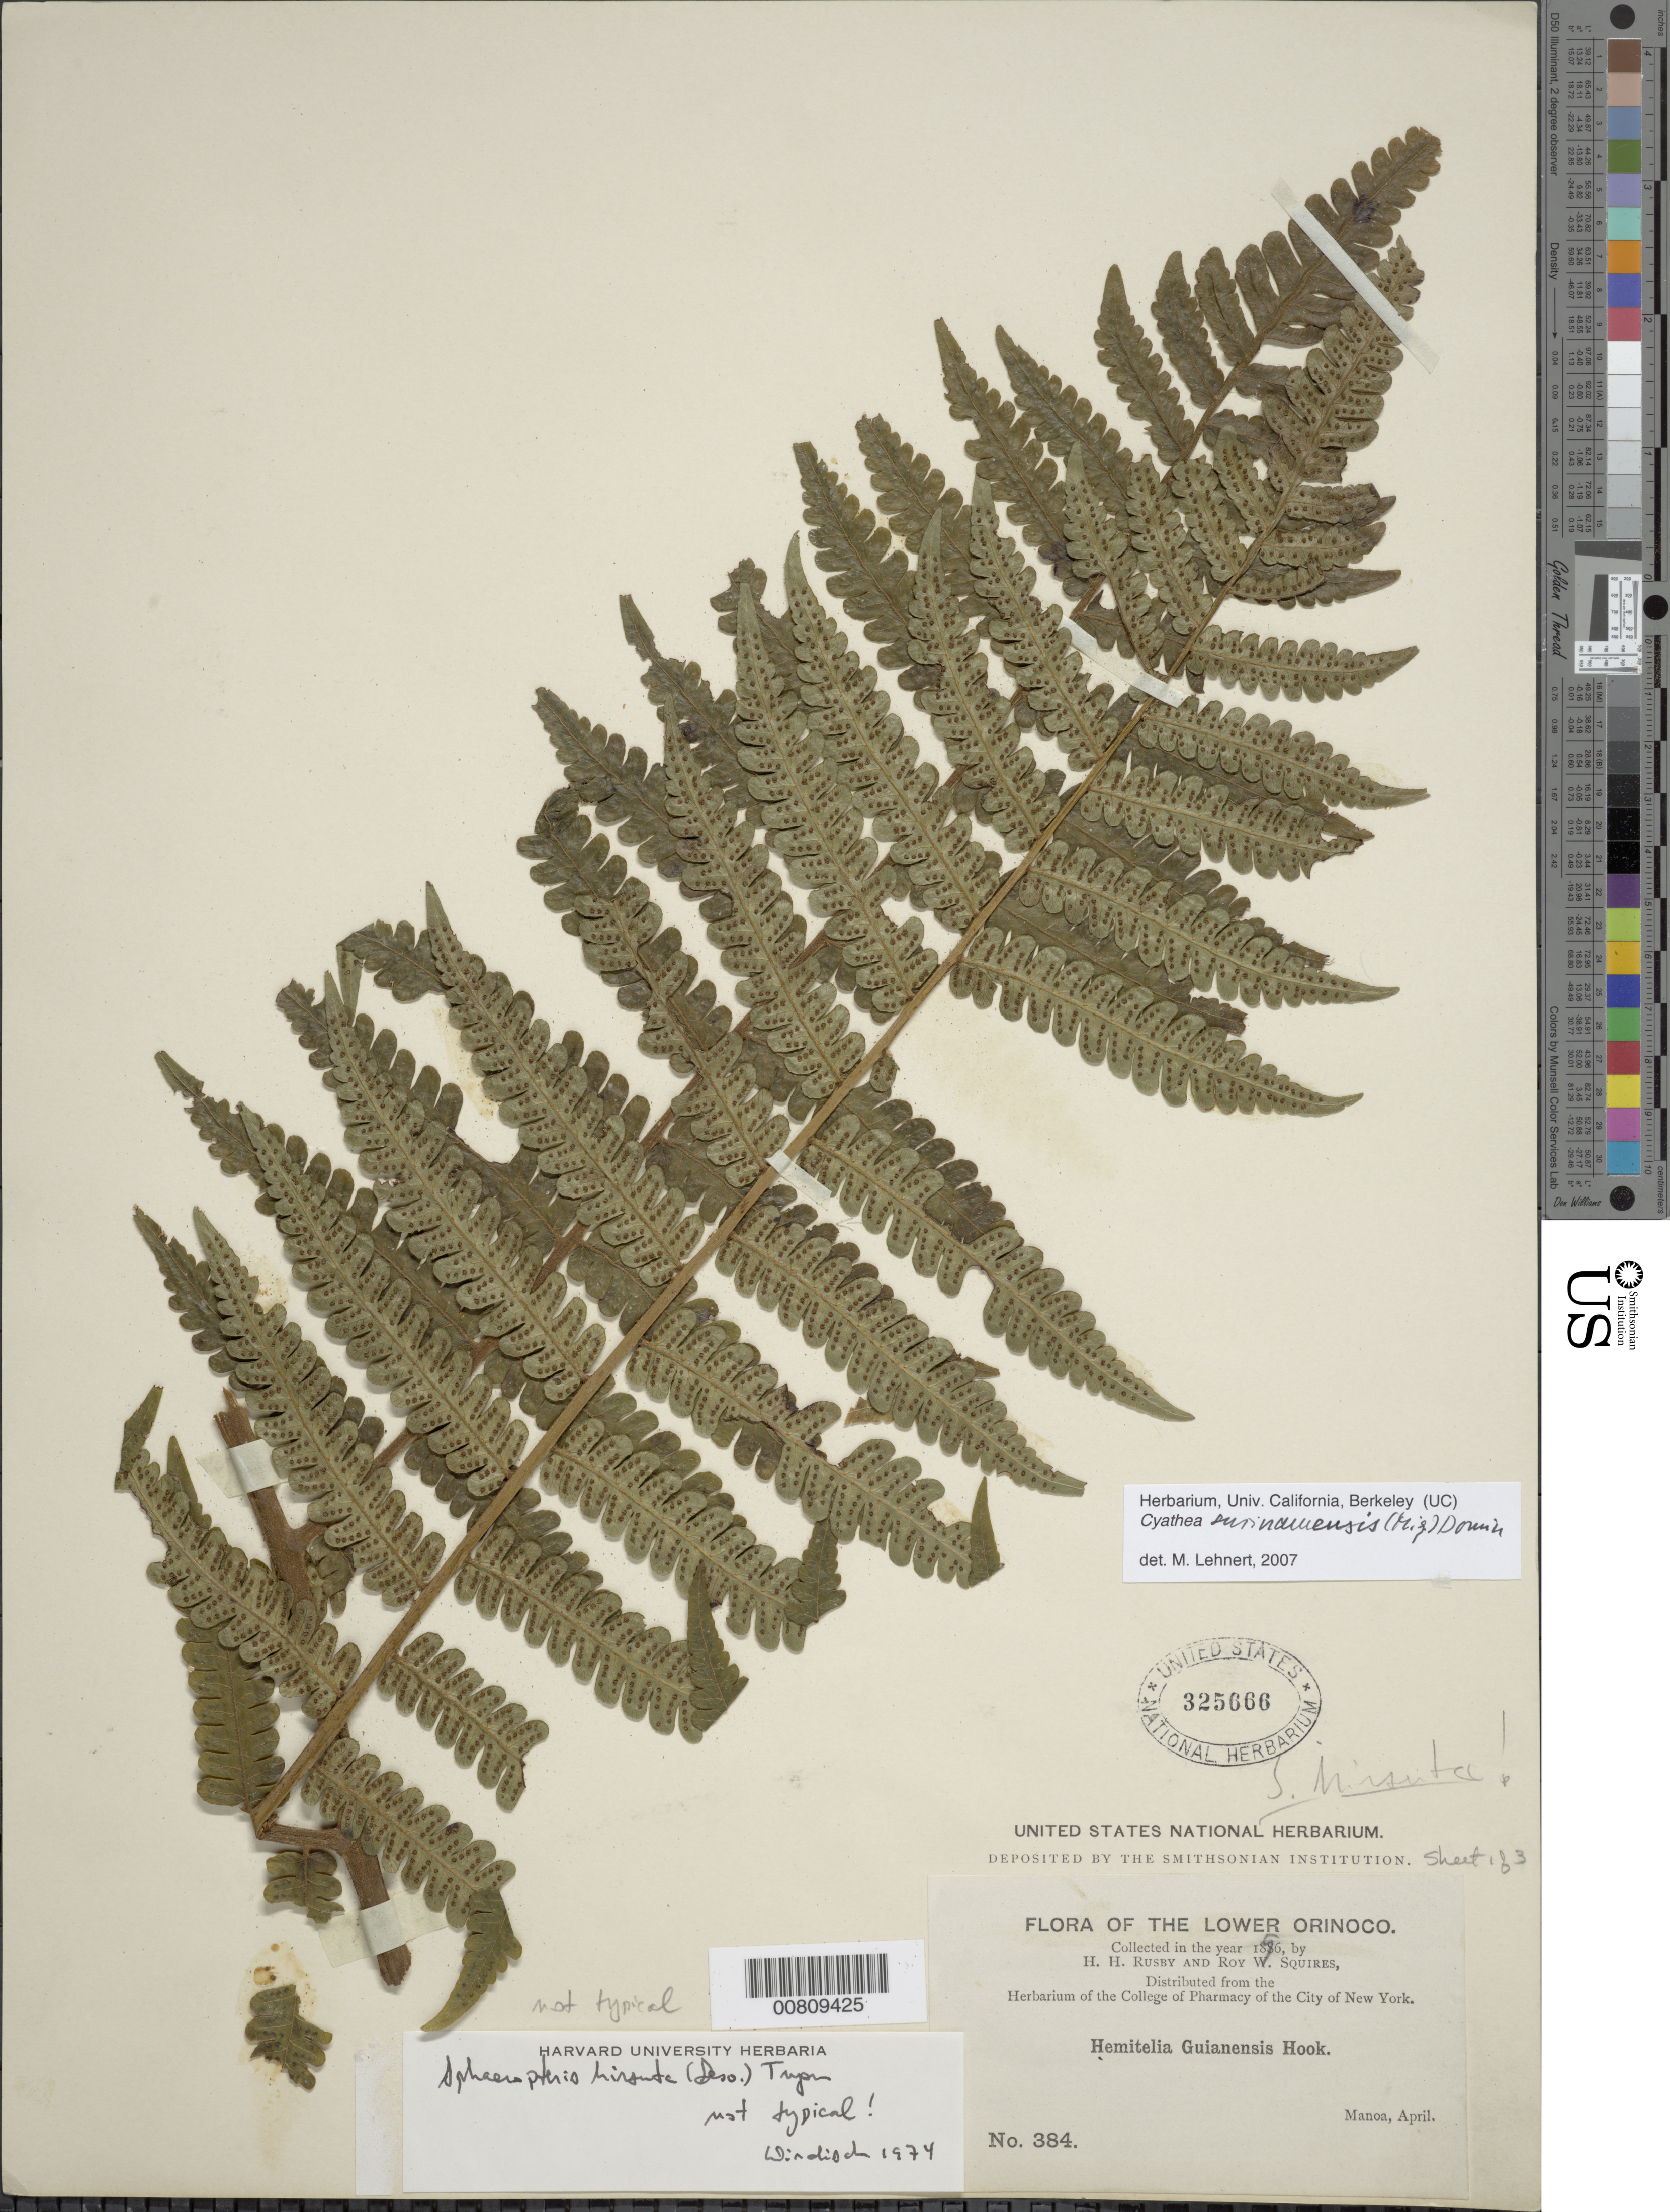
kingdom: Plantae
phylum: Tracheophyta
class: Polypodiopsida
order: Cyatheales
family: Cyatheaceae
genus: Cyathea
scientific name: Cyathea surinamensis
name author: (Miq.) Domin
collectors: H. H. Rusby & R. Squires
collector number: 384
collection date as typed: April 1896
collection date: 1896-04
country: Venezuela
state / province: Delta Amacuro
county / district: Antonio Díaz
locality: Lower Orinoco, Manoa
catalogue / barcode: US 325666